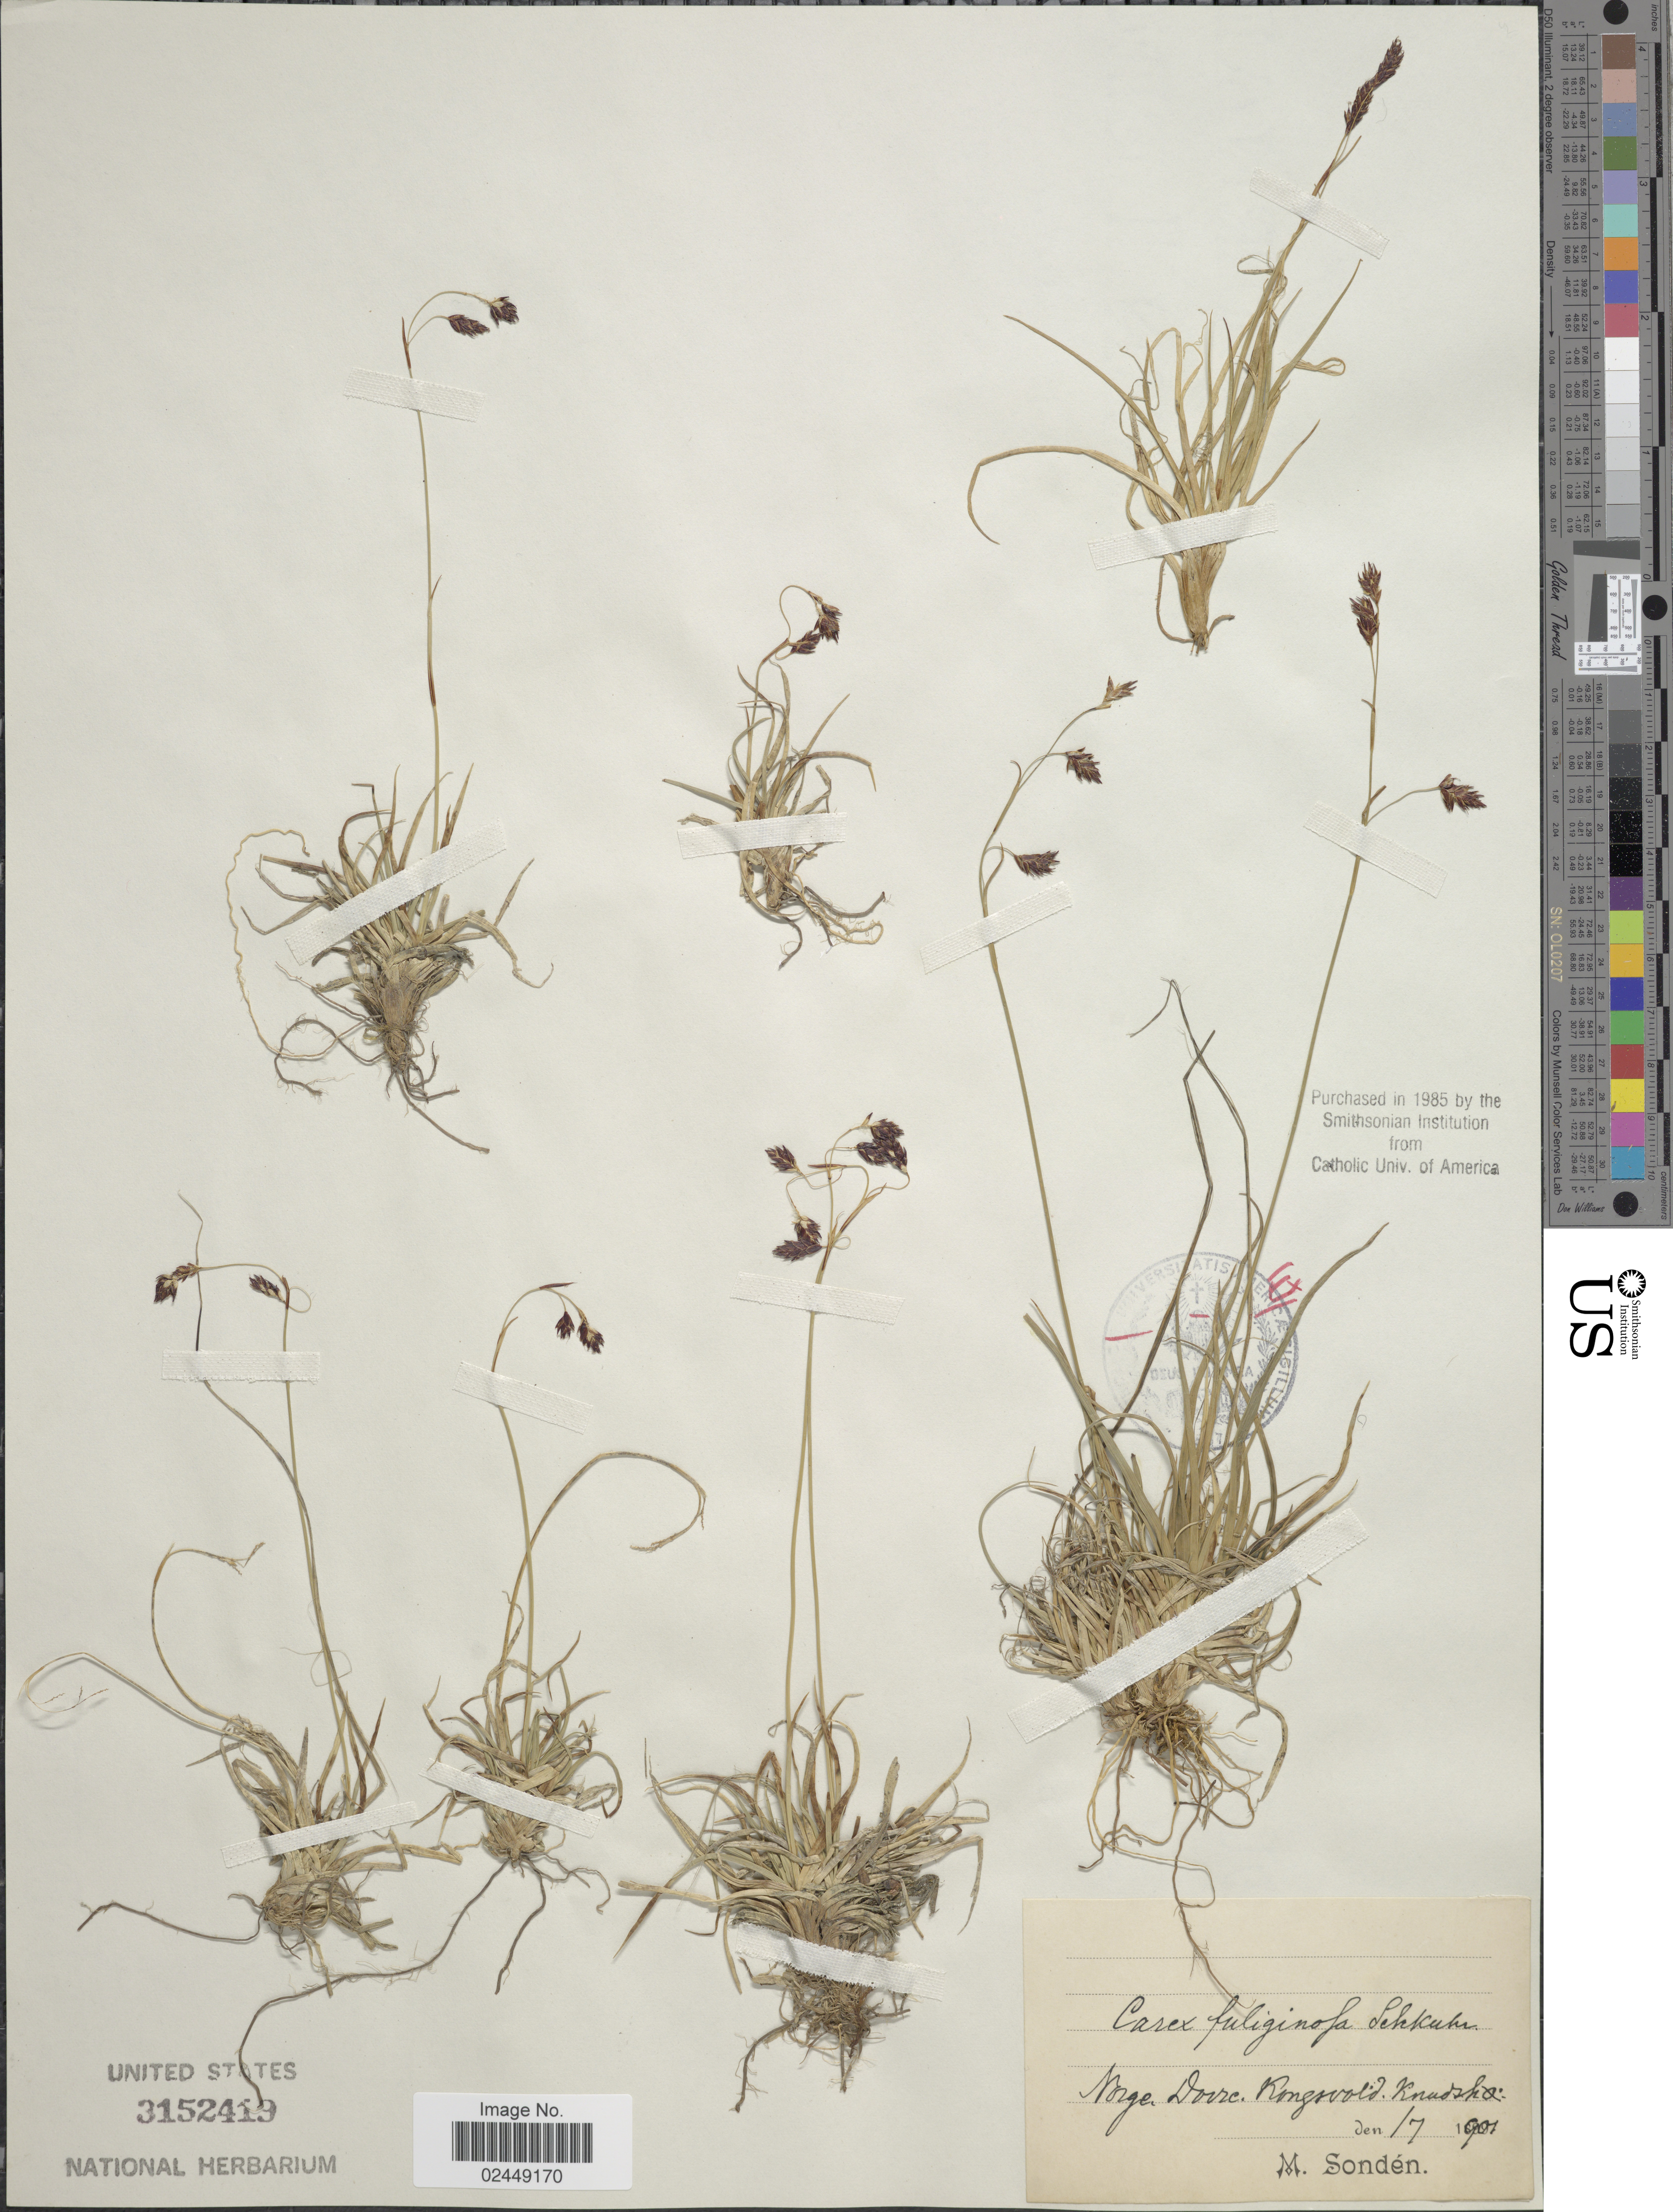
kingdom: Plantae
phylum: Tracheophyta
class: Liliopsida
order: Poales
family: Cyperaceae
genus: Carex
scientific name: Carex fuliginosa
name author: Schkuhr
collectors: M. Sondén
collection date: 1901-07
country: Norway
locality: Dovre, Kongsvold Knudskø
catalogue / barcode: US 3152419